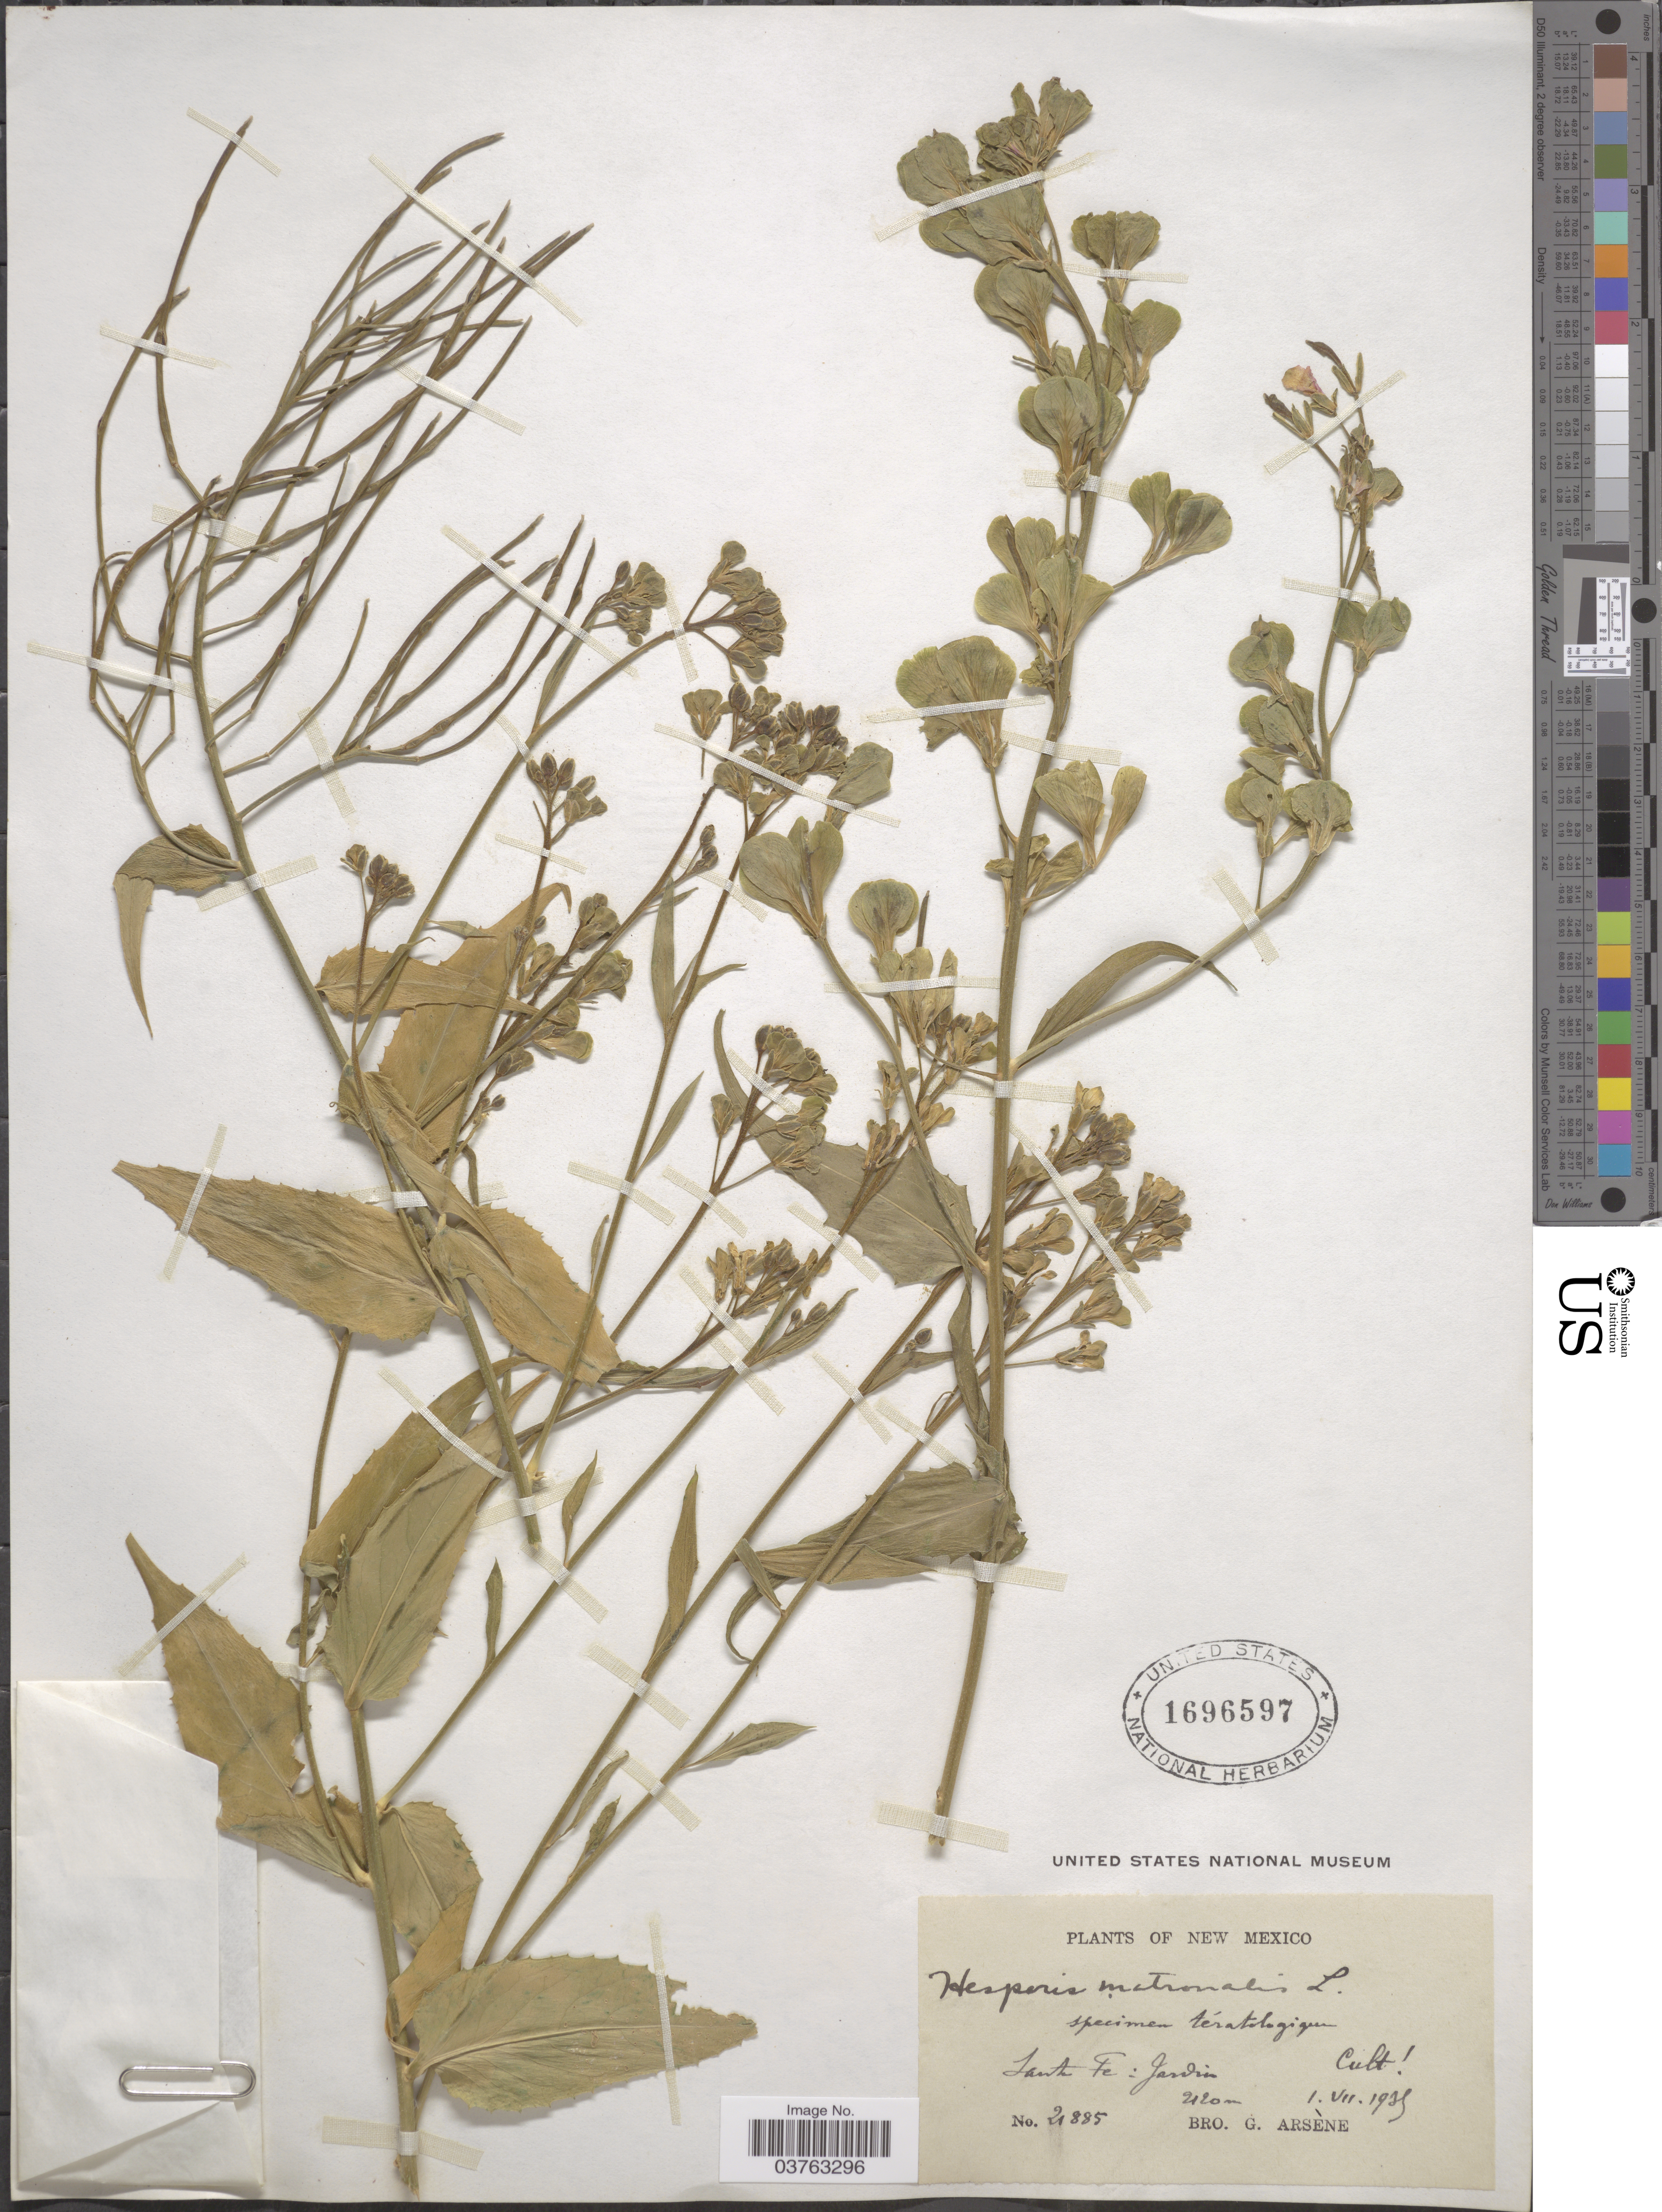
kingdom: Plantae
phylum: Tracheophyta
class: Magnoliopsida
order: Brassicales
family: Brassicaceae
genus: Hesperis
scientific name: Hesperis matronalis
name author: L.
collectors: Bro. G. Arsène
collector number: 21885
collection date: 1939-07-01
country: United States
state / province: New Mexico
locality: Santa Fe: Jardin.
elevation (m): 2120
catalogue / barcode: US 1696597